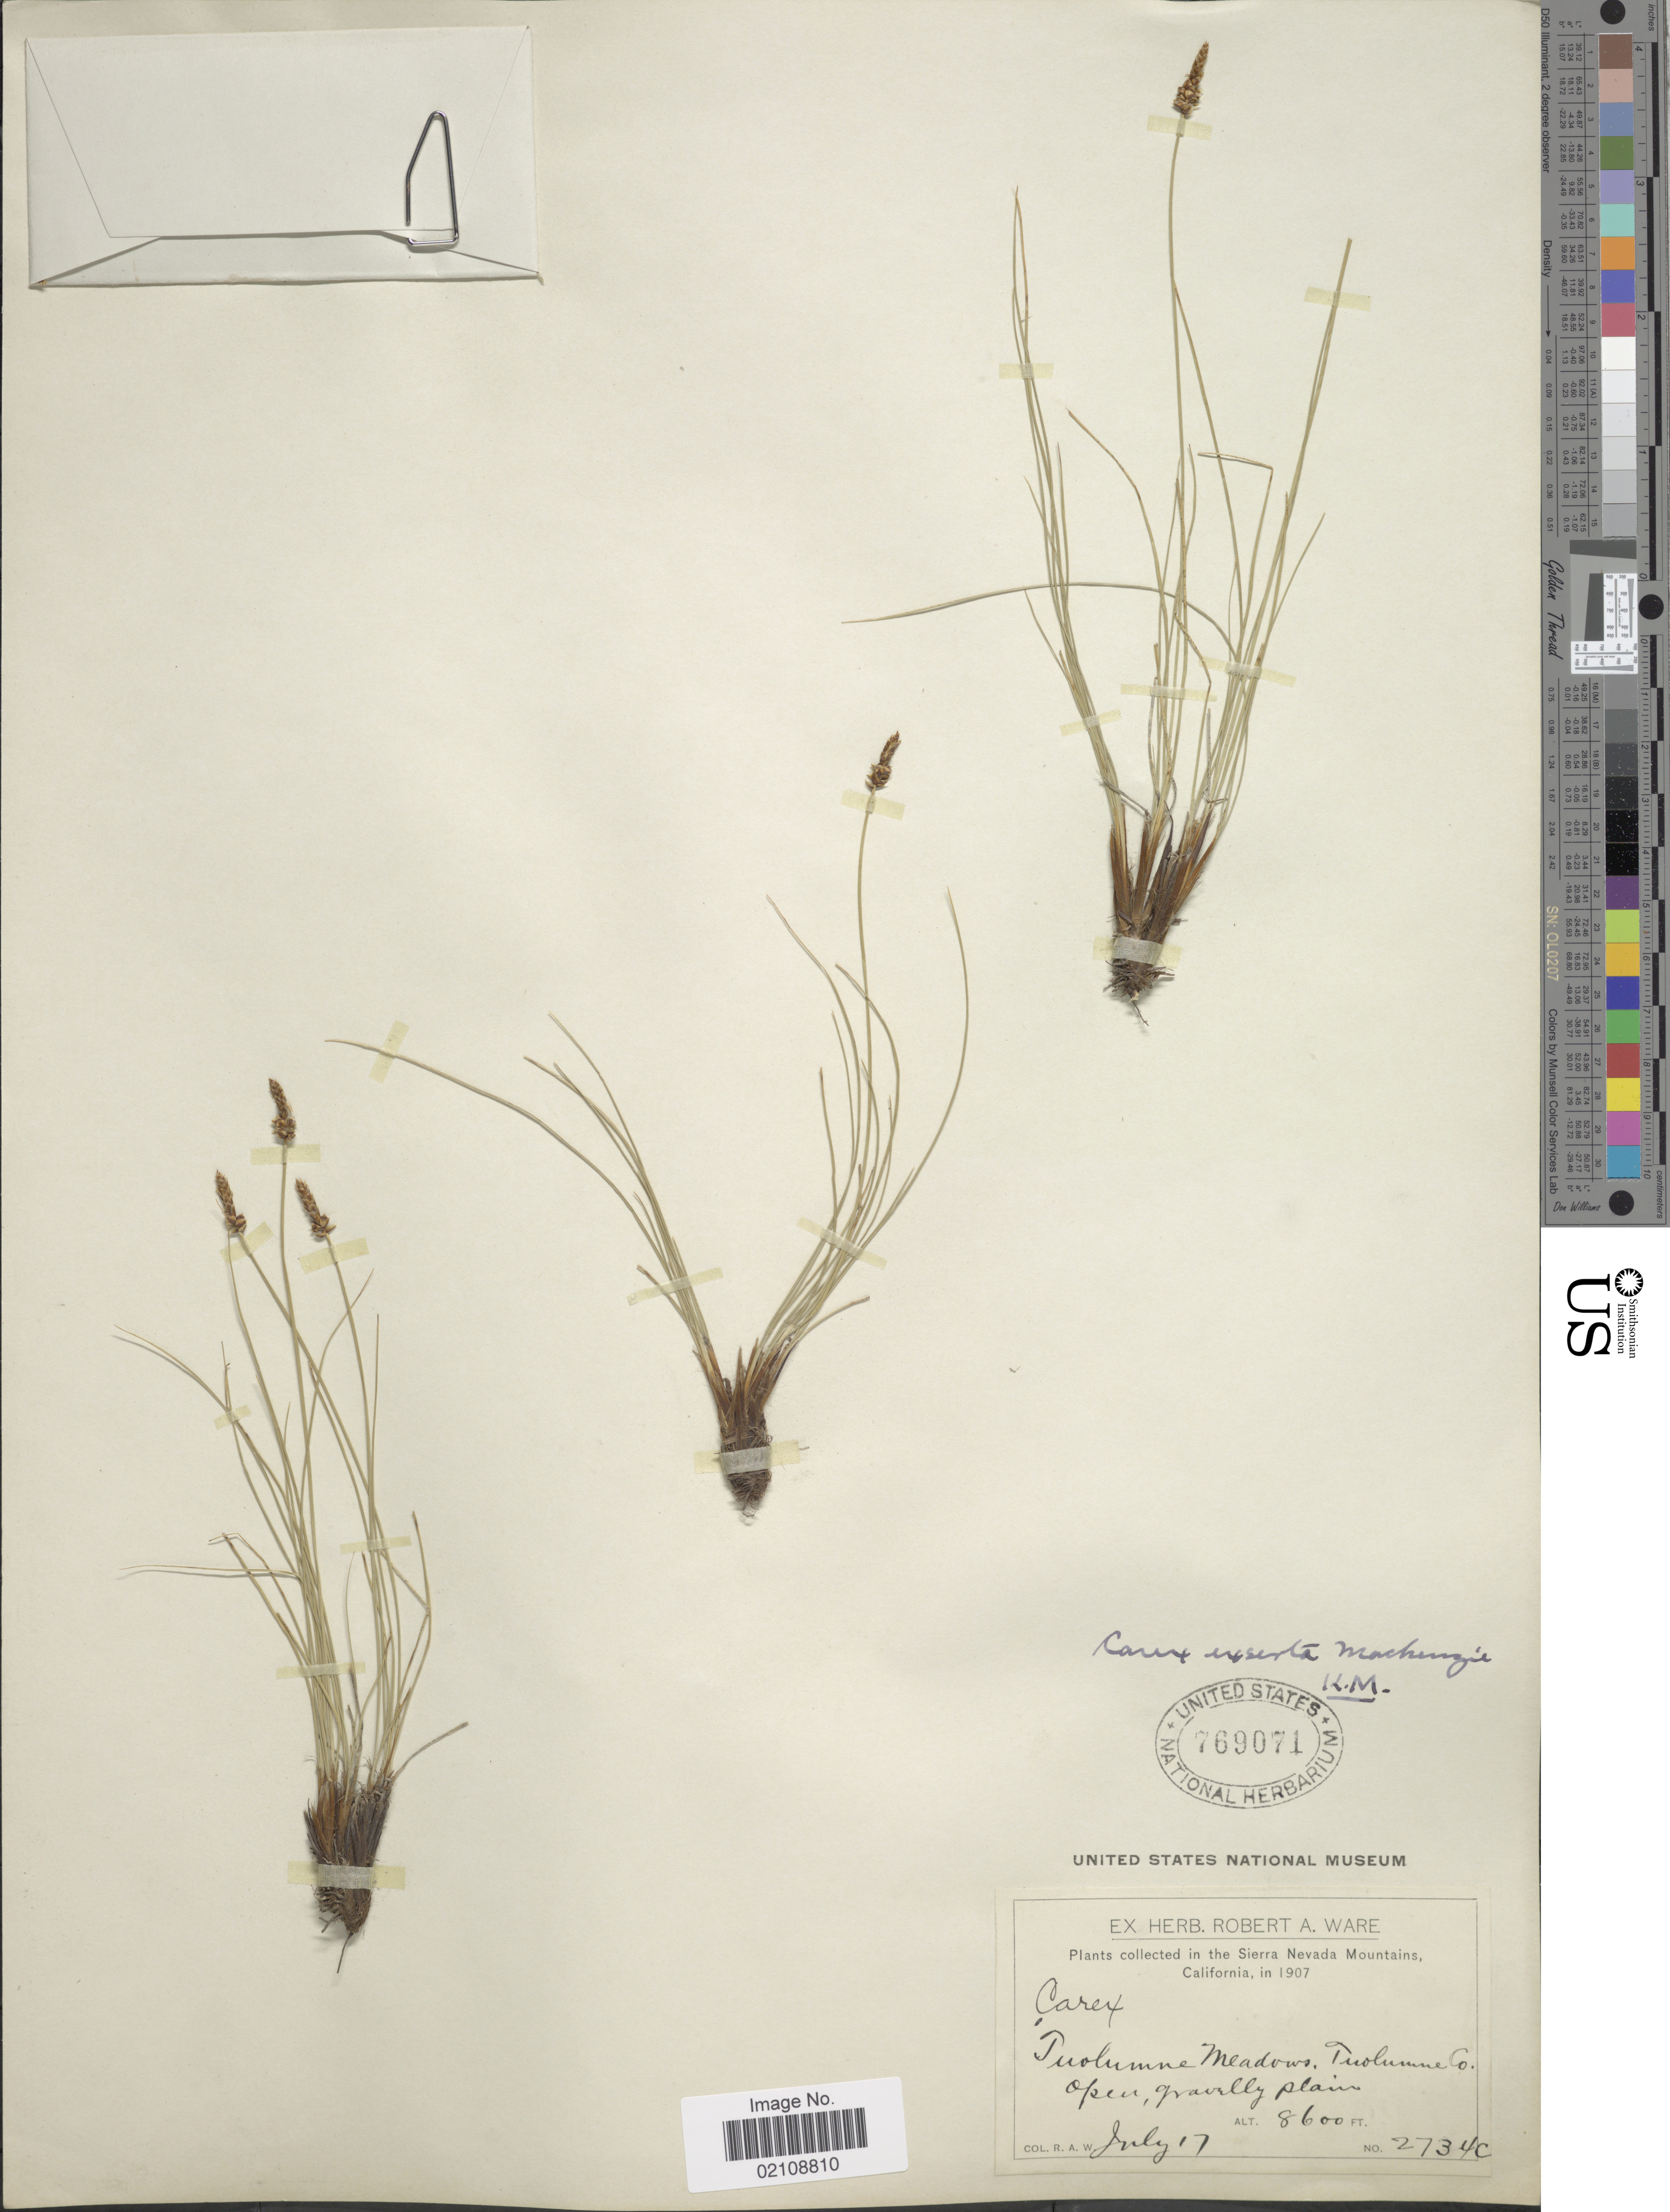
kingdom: Plantae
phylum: Tracheophyta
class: Liliopsida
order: Poales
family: Cyperaceae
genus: Carex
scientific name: Carex filifolia var. erostrata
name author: Kük.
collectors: R. Ware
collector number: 2734C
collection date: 1907-07-17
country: United States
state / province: California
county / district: Tuolumne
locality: Sierra Nevada Mountains, Tuolumne Meadows, Tuolumne Co.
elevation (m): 2621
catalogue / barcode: US 769071